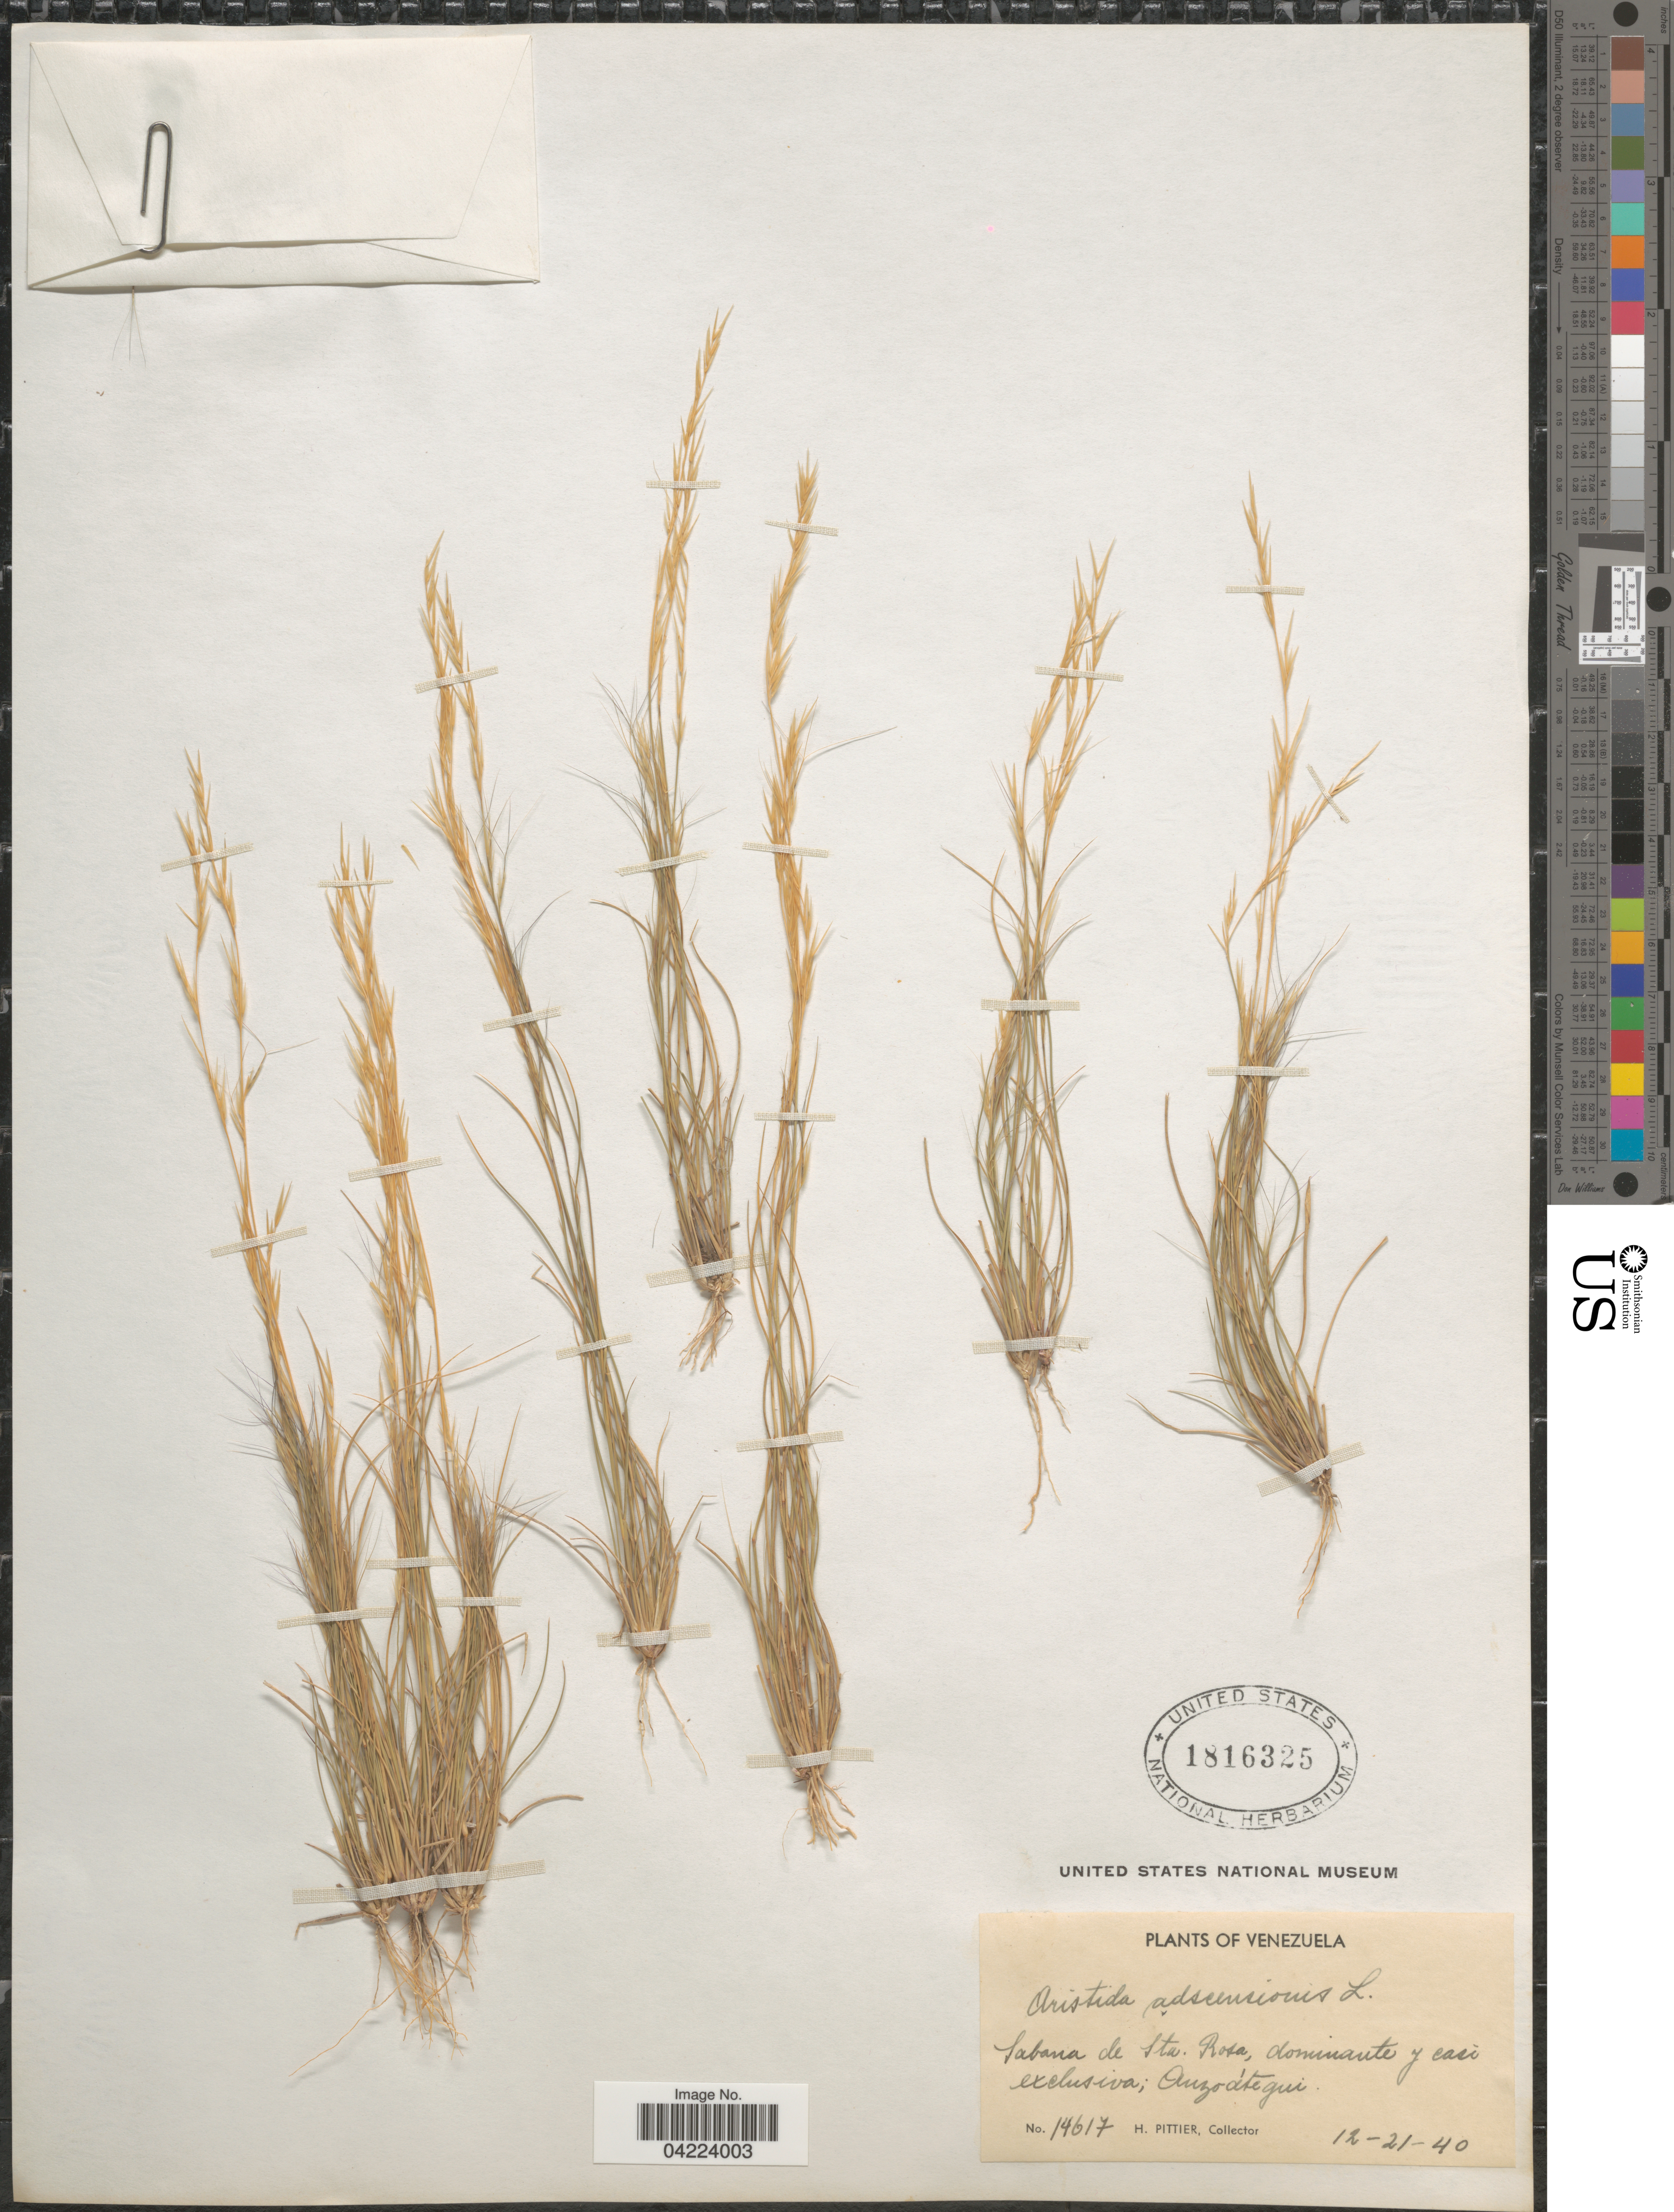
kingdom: Plantae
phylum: Tracheophyta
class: Liliopsida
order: Poales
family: Poaceae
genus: Aristida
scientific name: Aristida adscensionis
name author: L.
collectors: H. F. Pittier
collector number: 14617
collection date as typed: Transcribed d/m/y: 21/12/40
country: Venezuela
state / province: Anzoategui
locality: Sabana de Sta. Rosa, dominante y casi exclusiva.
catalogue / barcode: US 1816325